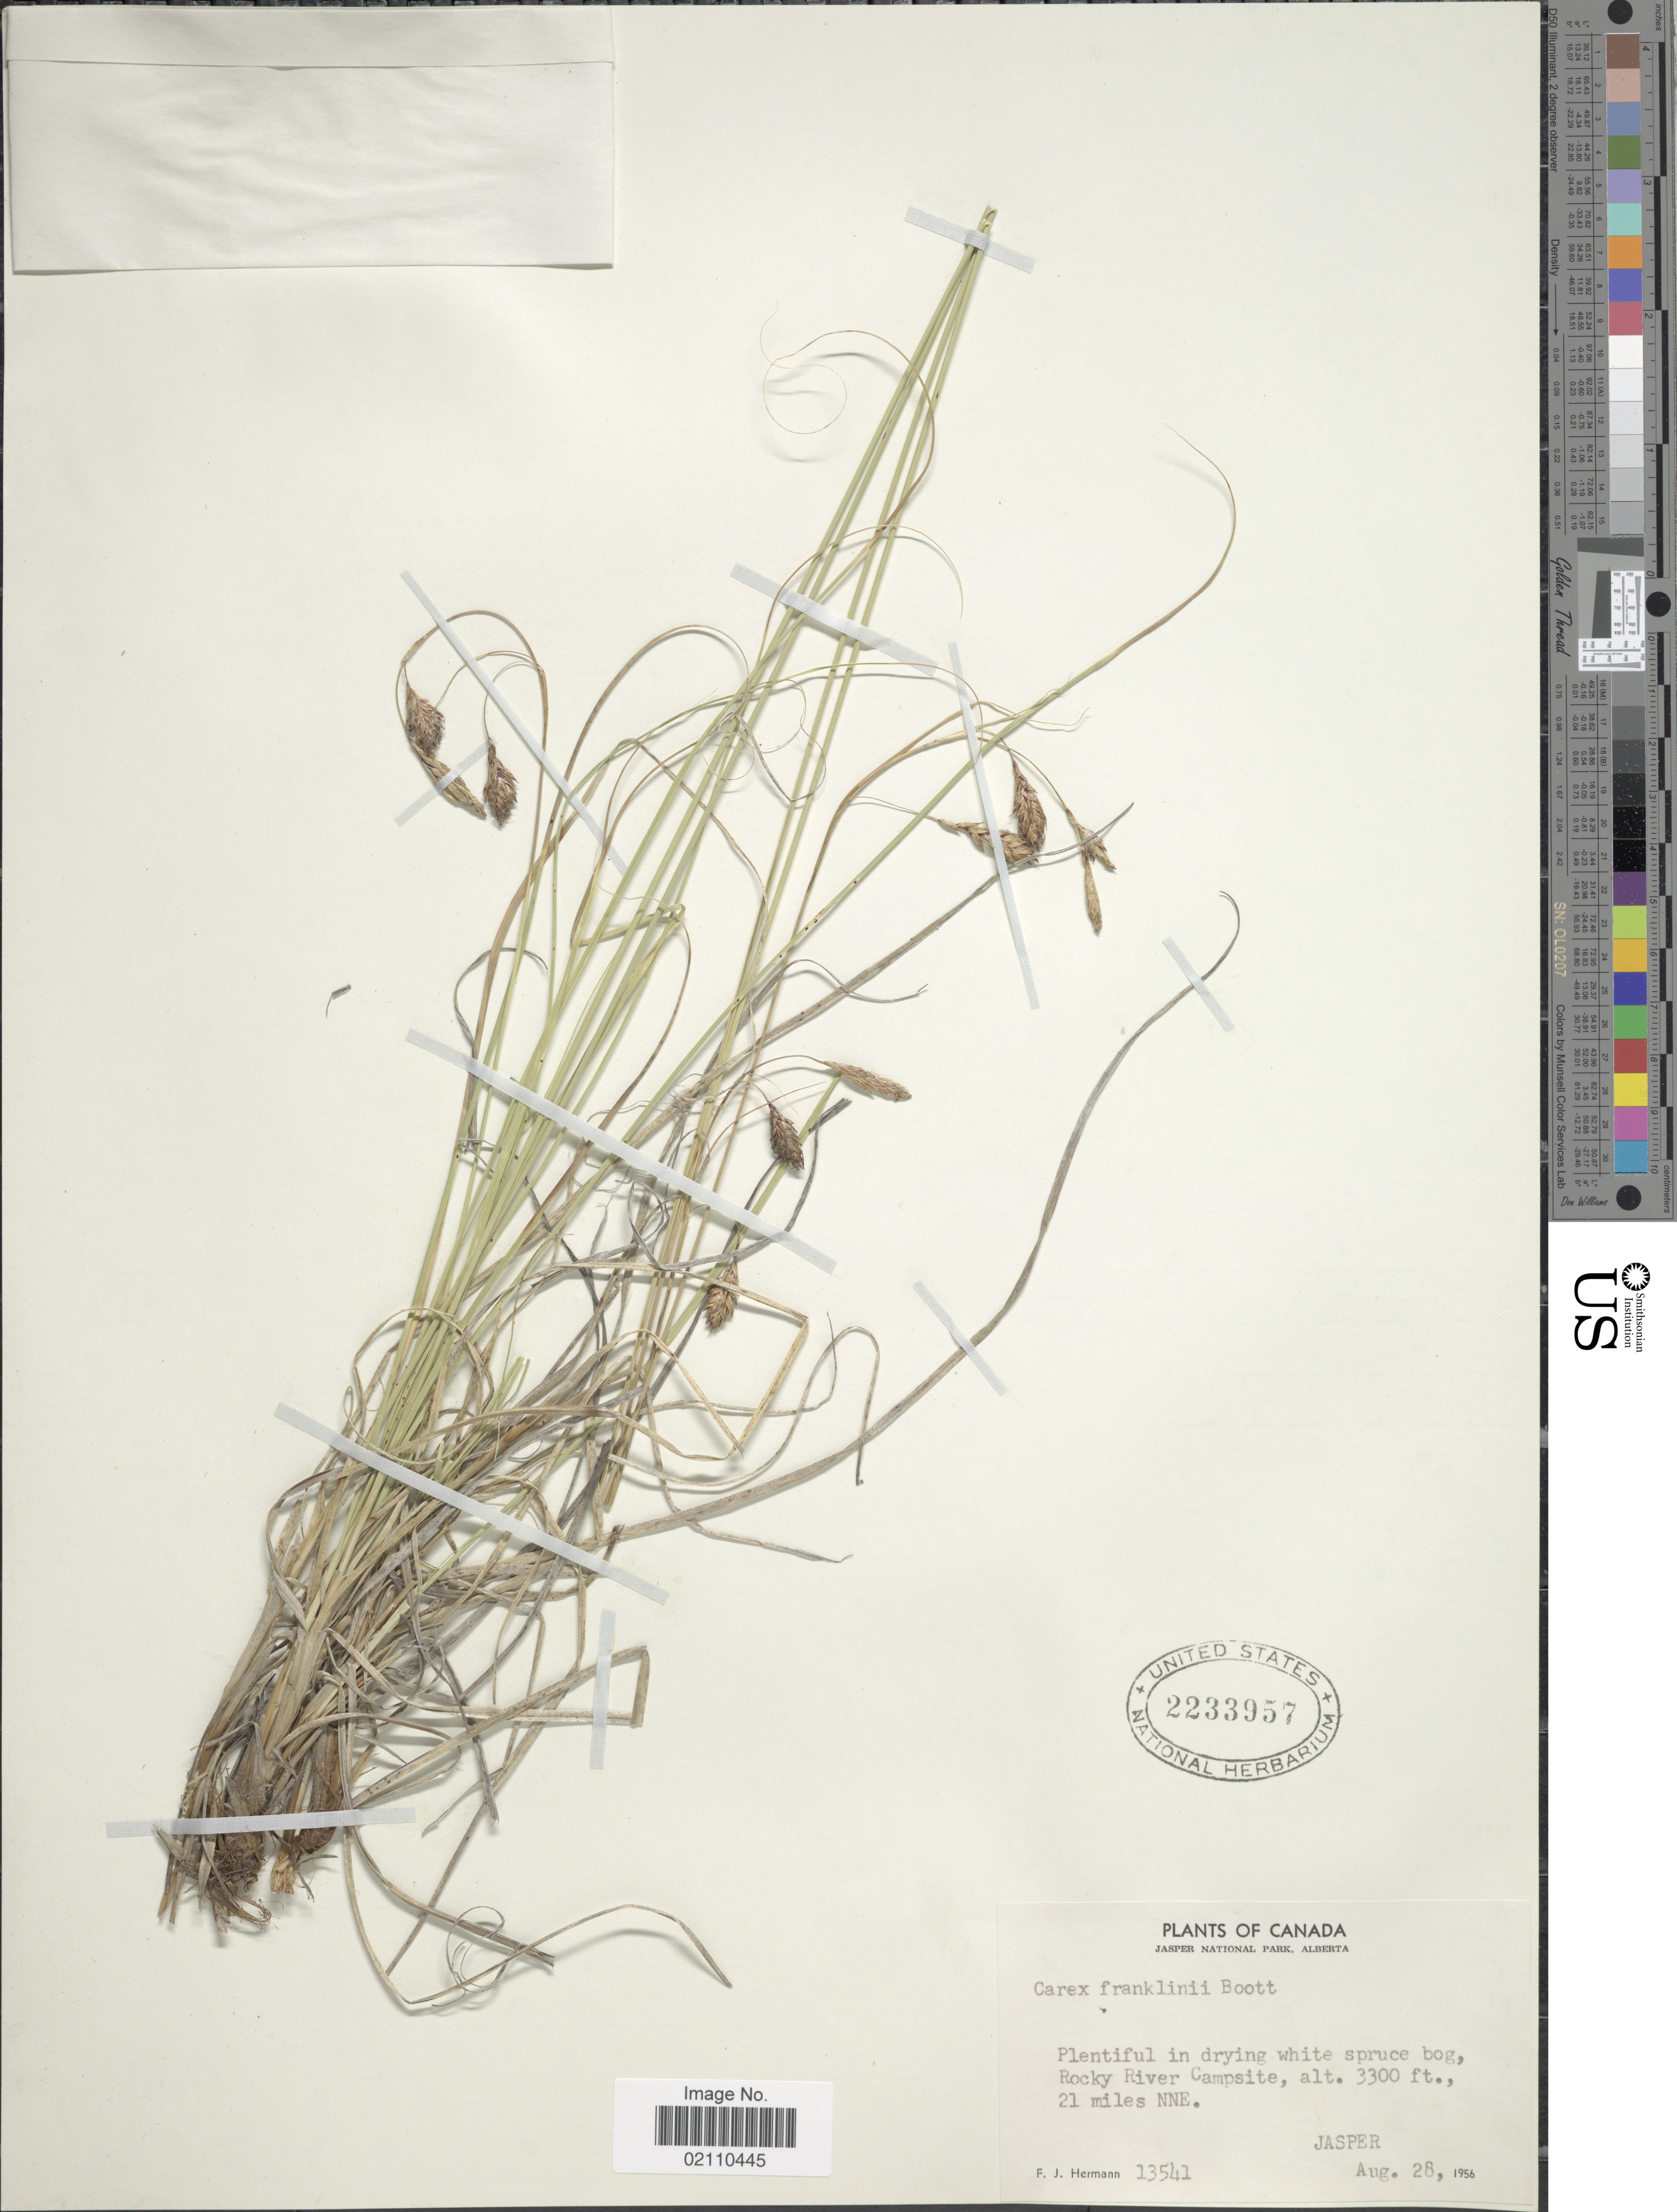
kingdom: Plantae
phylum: Tracheophyta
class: Liliopsida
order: Poales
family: Cyperaceae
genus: Carex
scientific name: Carex petricosa var. petricosa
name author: Dewey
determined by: Strong, Mark T., (BOT), Smithsonian Institution - National Museum of Natural History (UNITED STATES)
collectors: F. J. Hermann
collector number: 13541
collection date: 1956-08-28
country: Canada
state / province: Alberta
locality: Jasper National Park, Rocky River Campsite, 21 miles NNE. Jasper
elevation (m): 1006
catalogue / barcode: US 2233957